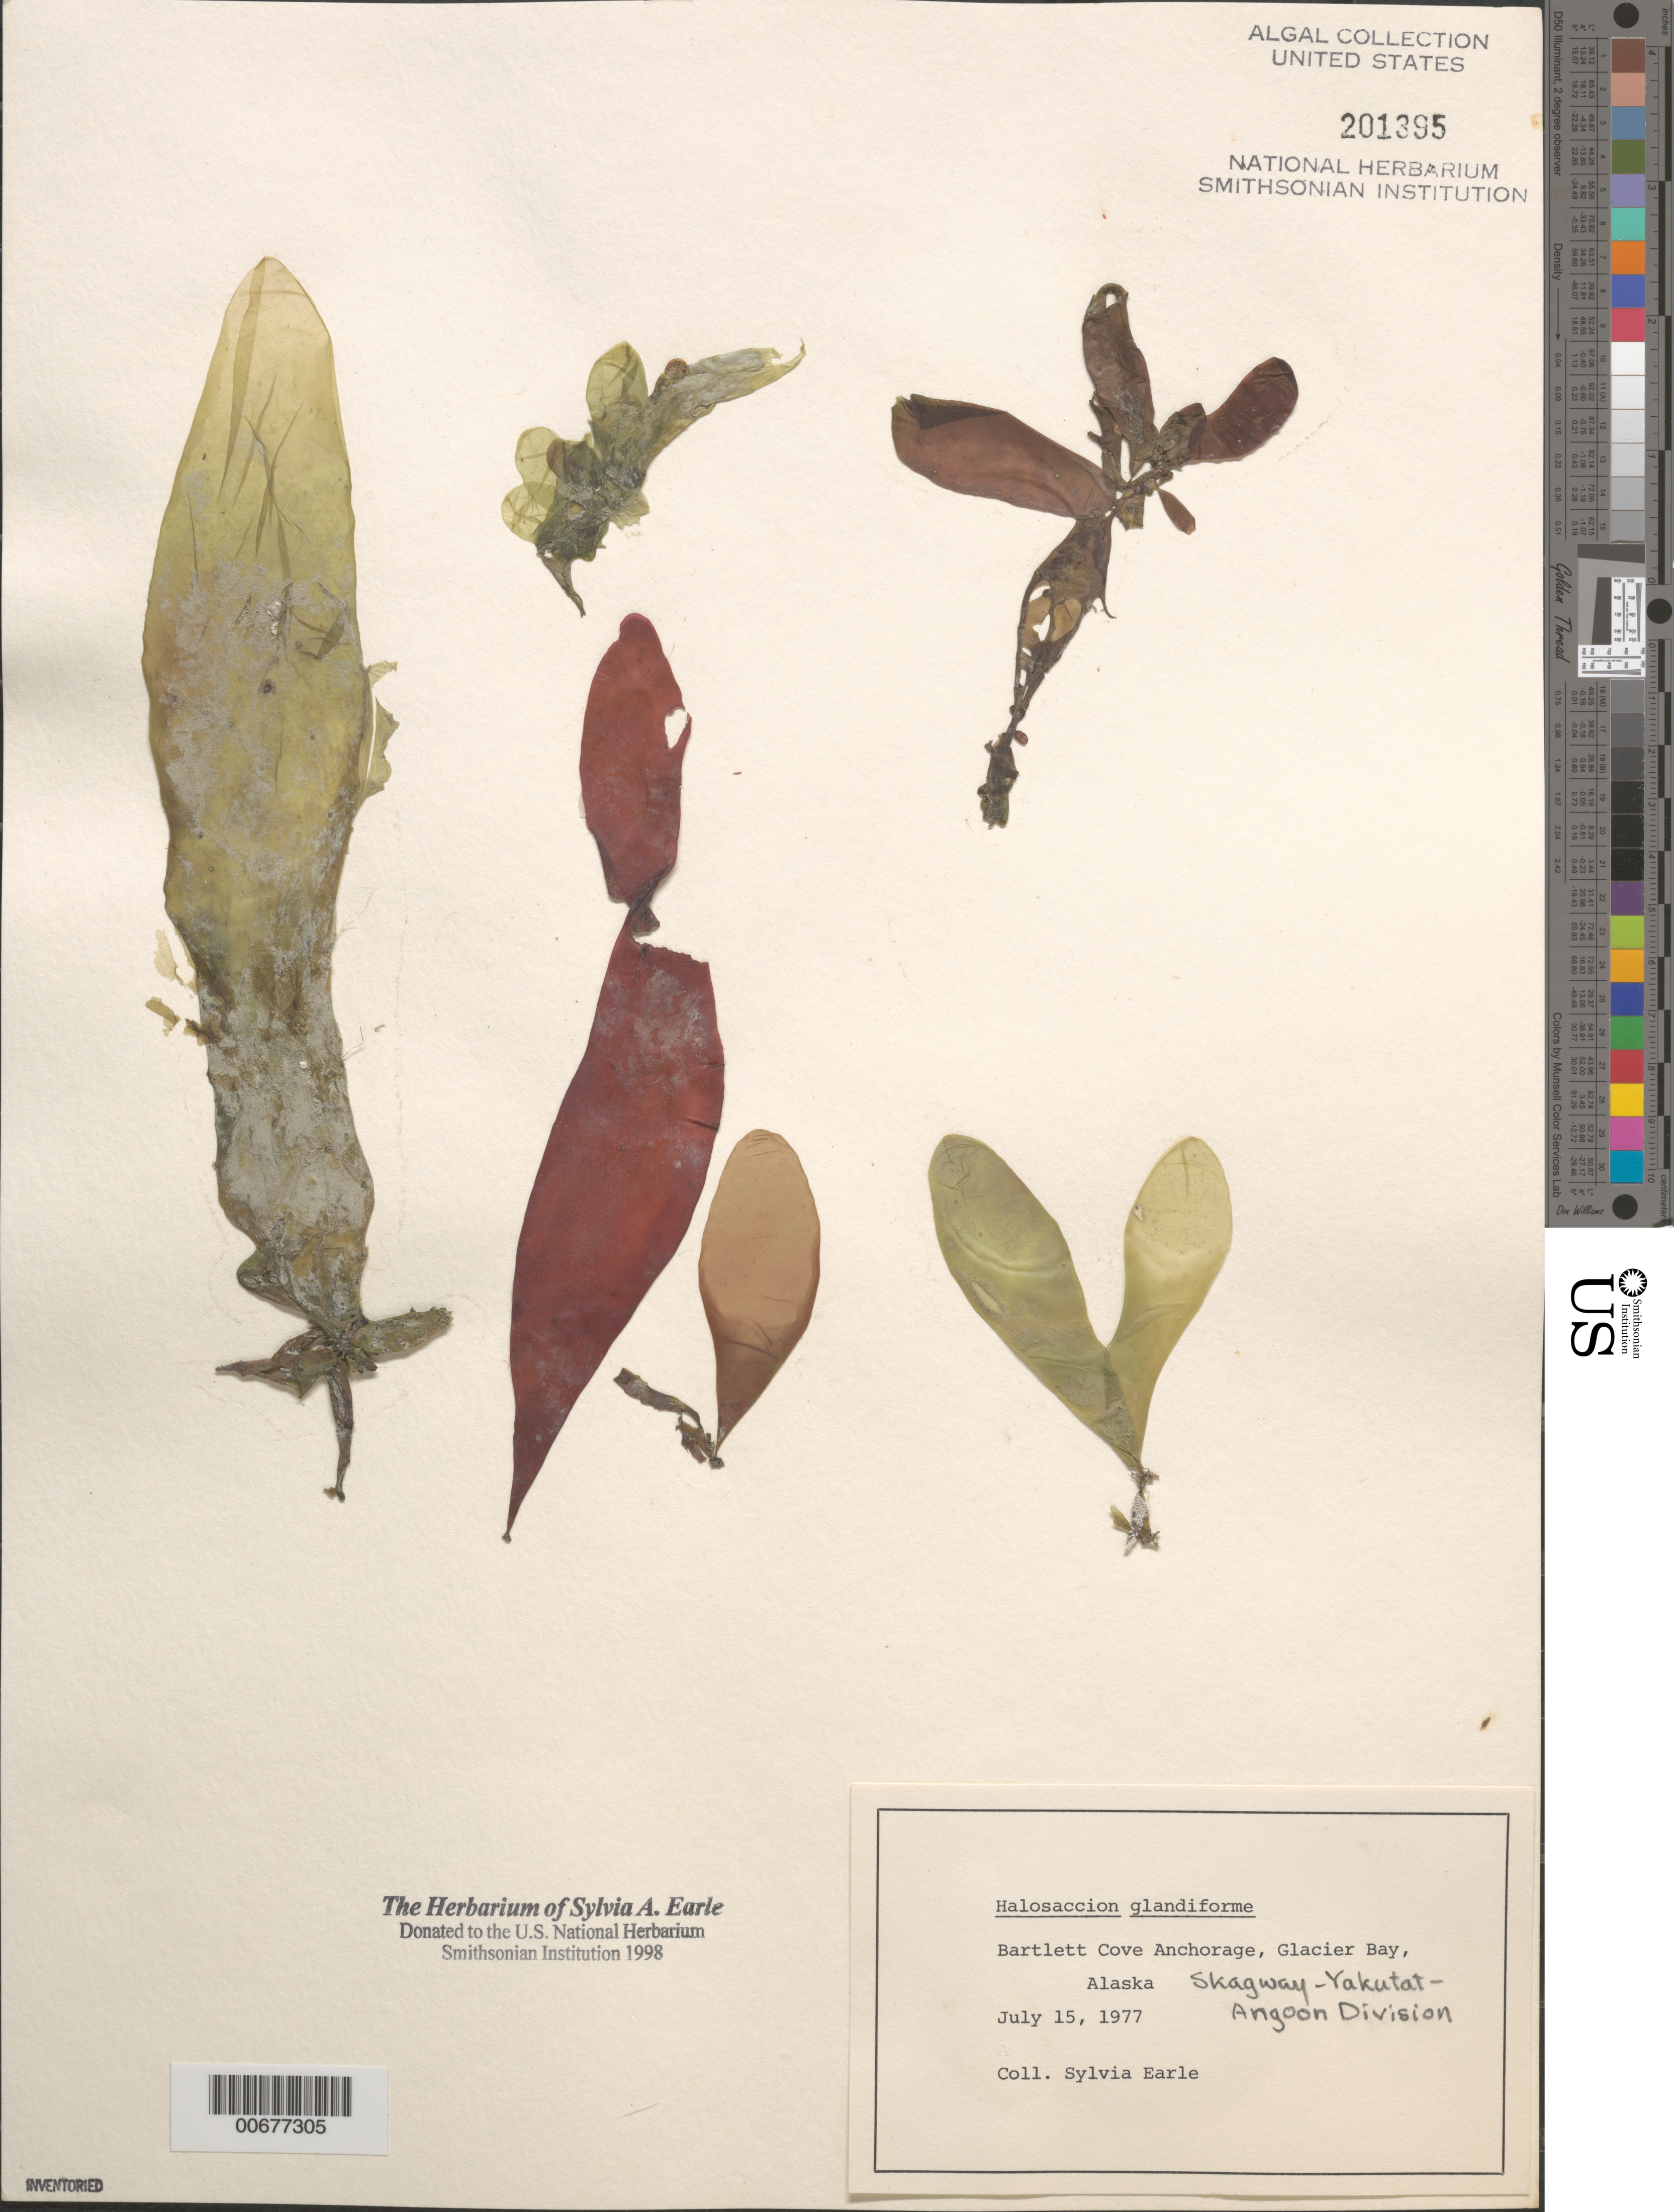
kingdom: Plantae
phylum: Rhodophyta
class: Florideophyceae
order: Palmariales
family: Palmariaceae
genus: Halosaccion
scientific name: Halosaccion glandiforme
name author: (S.G. Gmel.) Rupr.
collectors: S. A. Earle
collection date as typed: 15 Jul 1977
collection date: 1977-07-15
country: United States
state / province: Alaska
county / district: Skagway-Yakutat-Angoon Division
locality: Bartlett Cove (Anchorage), Glacier Bay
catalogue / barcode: US 201395